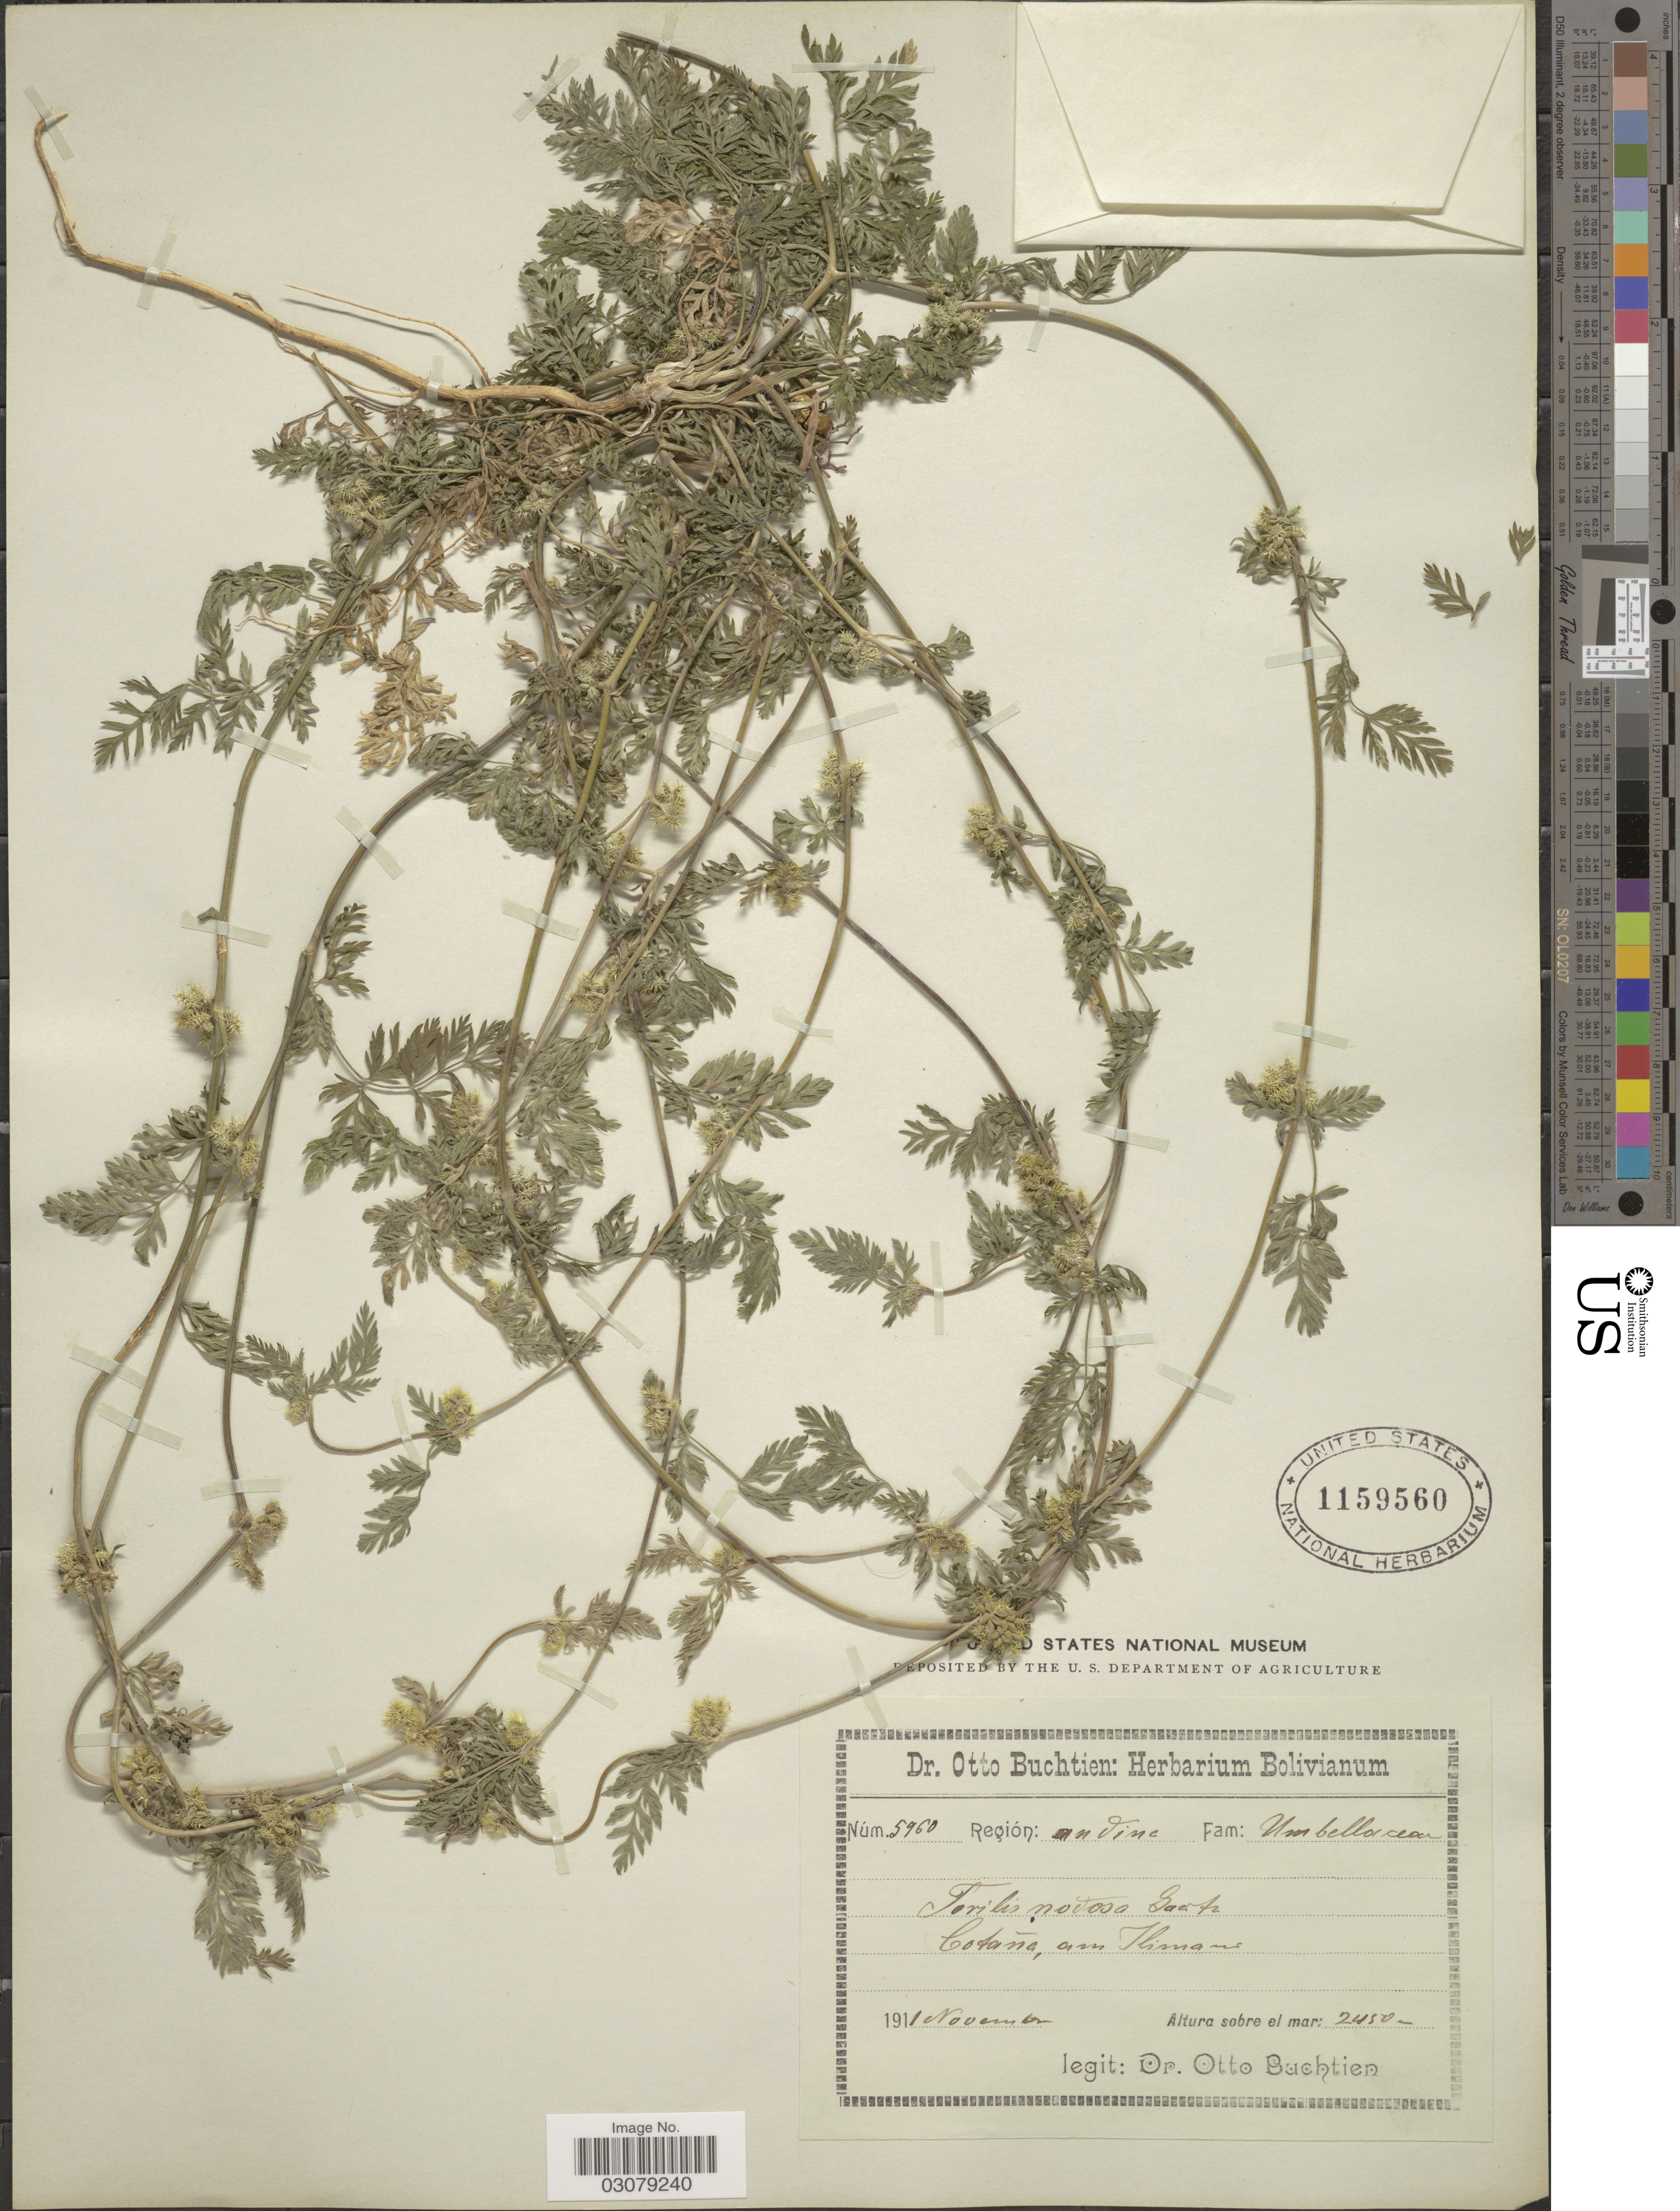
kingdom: Plantae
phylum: Tracheophyta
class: Magnoliopsida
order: Apiales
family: Apiaceae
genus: Torilis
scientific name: Torilis nodosa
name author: (L.) Gaertn.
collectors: O. Buchtien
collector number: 5960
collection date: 1911-11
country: Bolivia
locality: Región: andine. Cotaña, am Ilimani.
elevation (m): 2450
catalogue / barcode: US 1159560